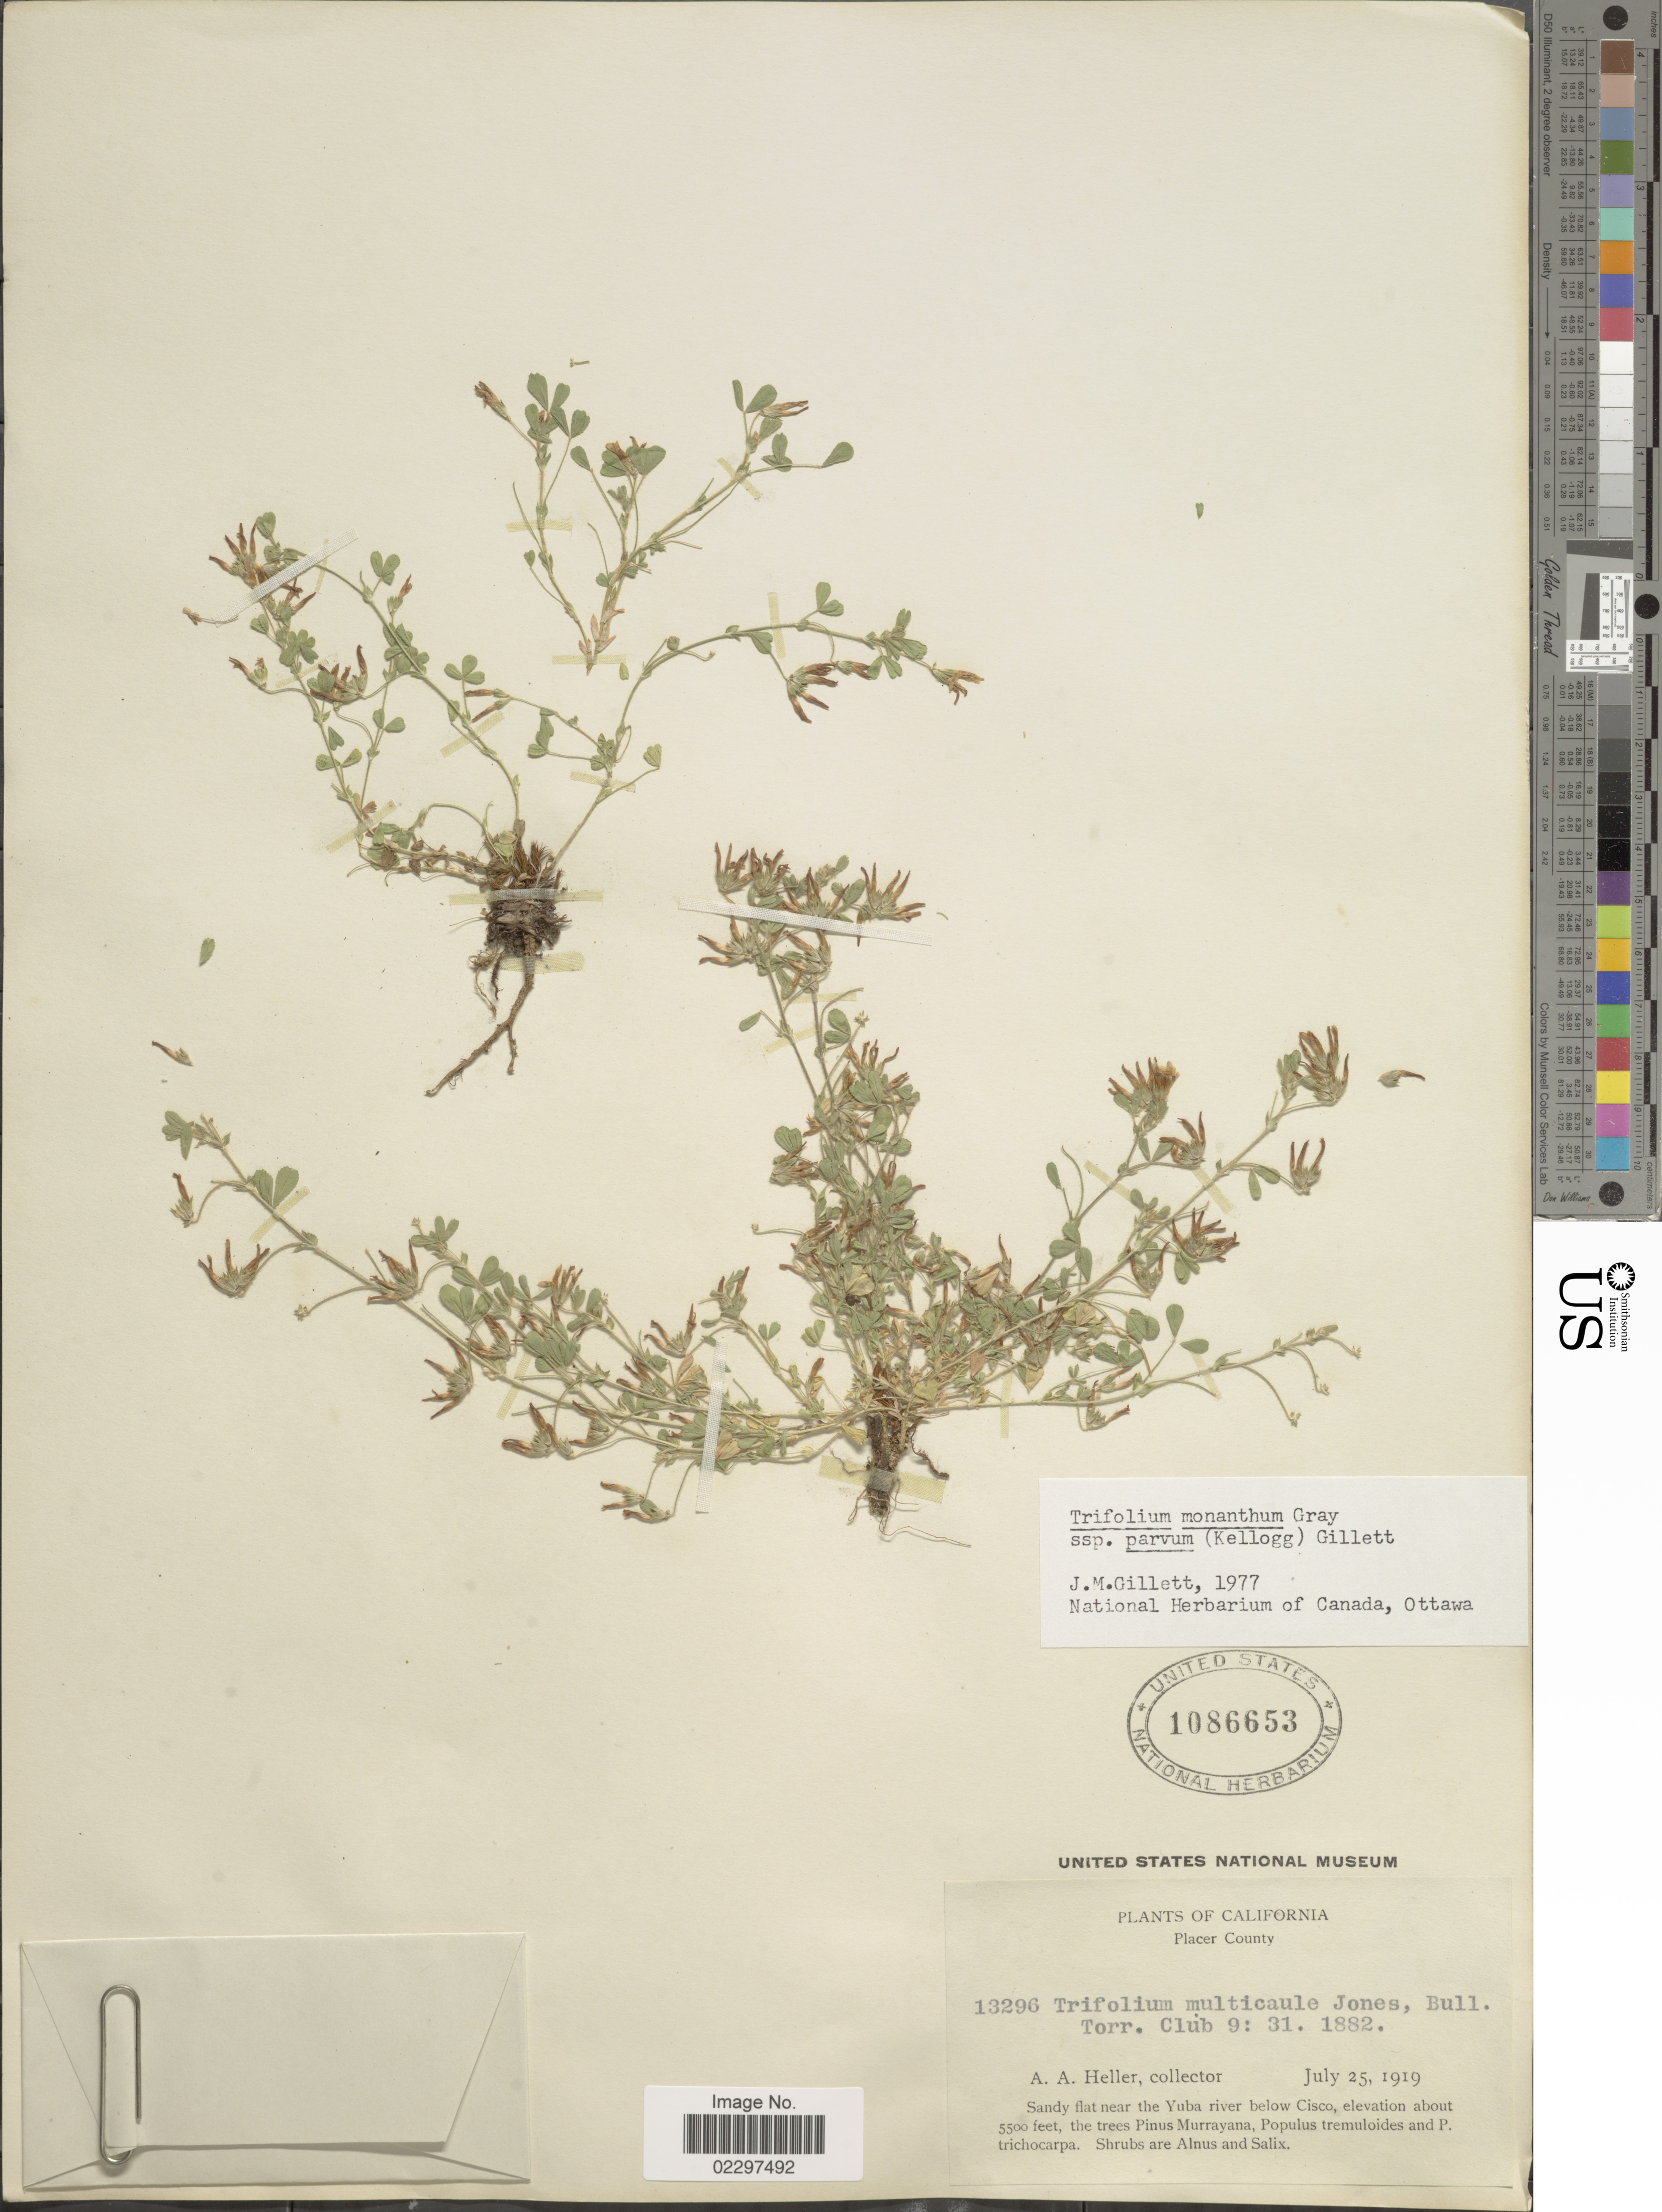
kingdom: Plantae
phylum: Tracheophyta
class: Magnoliopsida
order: Fabales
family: Fabaceae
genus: Trifolium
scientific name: Trifolium monanthum subsp. parvum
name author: (Kellogg) J.M. Gillett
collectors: A. A. Heller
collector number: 13296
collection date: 1919-07-25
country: United States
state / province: California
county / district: Placer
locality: Placer County. Sandy flat near the Yuba river below Cisco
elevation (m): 1676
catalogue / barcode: US 1086653